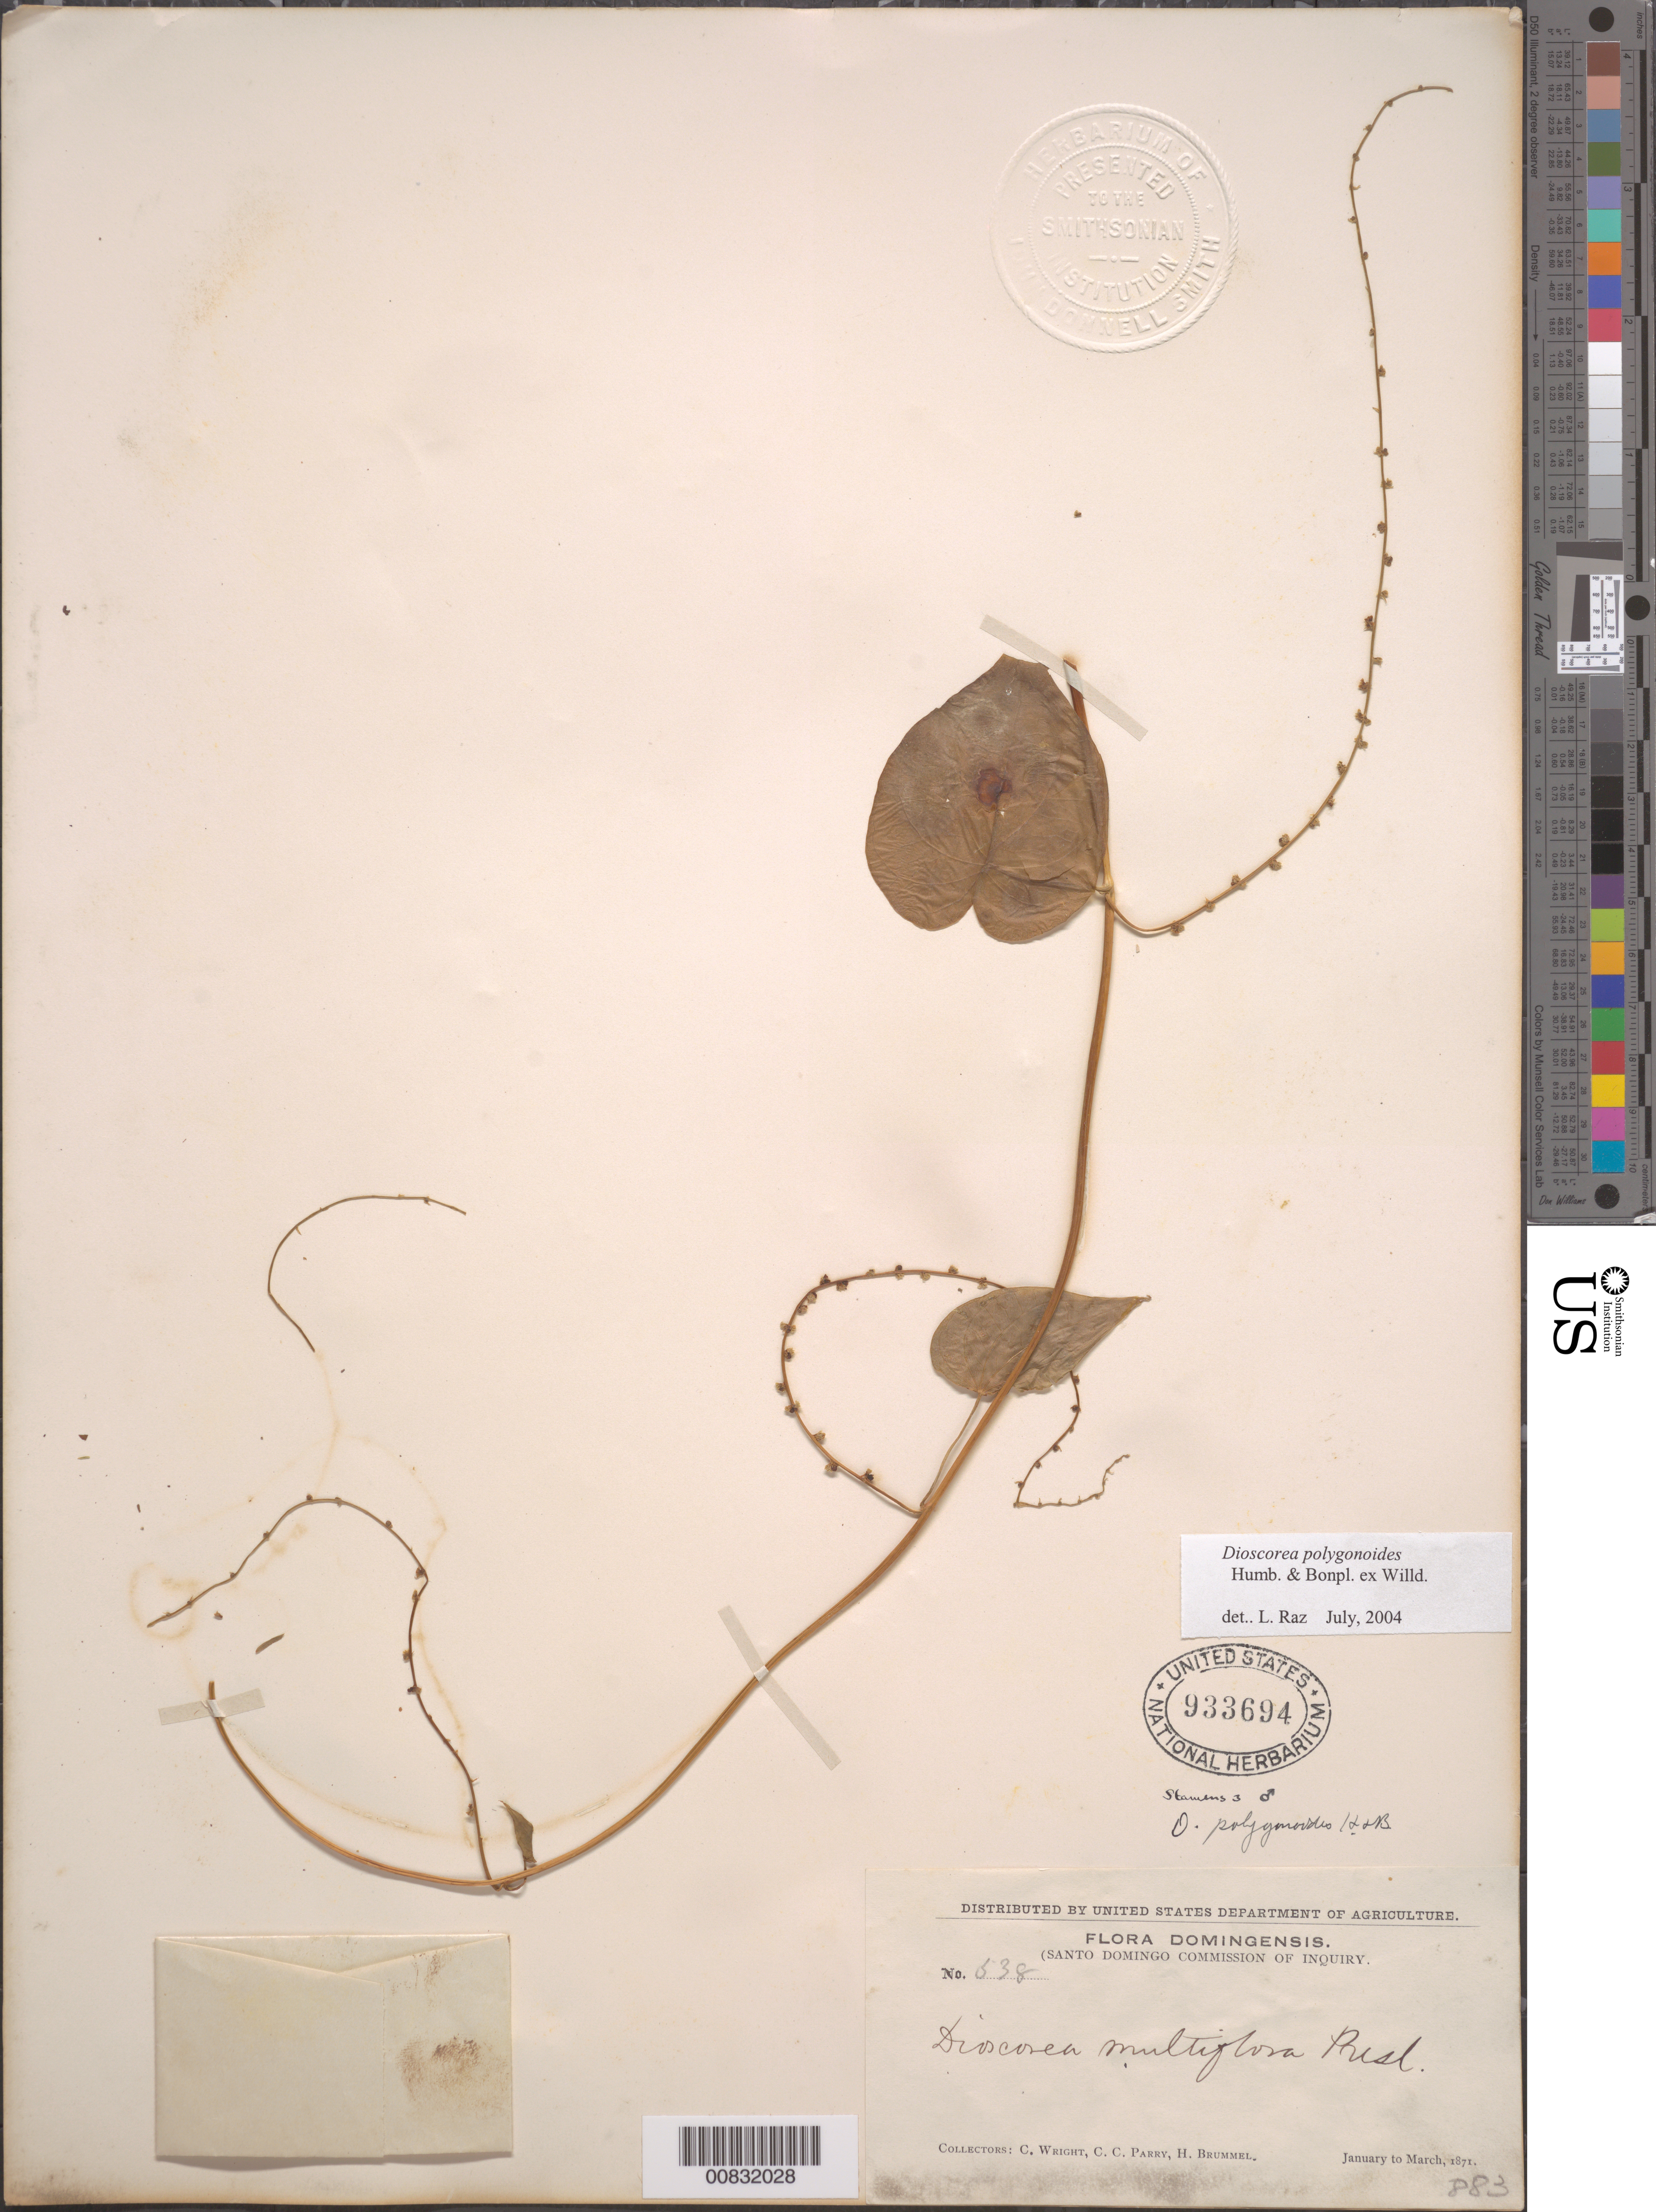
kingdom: Plantae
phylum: Tracheophyta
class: Liliopsida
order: Dioscoreales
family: Dioscoreaceae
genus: Dioscorea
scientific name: Dioscorea polygonoides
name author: Humb. & Bonpl. ex Willd.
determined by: Raz, Lauren, (K)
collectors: C. Wright, C. C. Parry & H. Brummel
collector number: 538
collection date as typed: Jan 1871 to -- Mar 1871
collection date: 1871-01/1871-03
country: Dominican Republic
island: Hispaniola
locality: Dominican Republic.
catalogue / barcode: US 933694